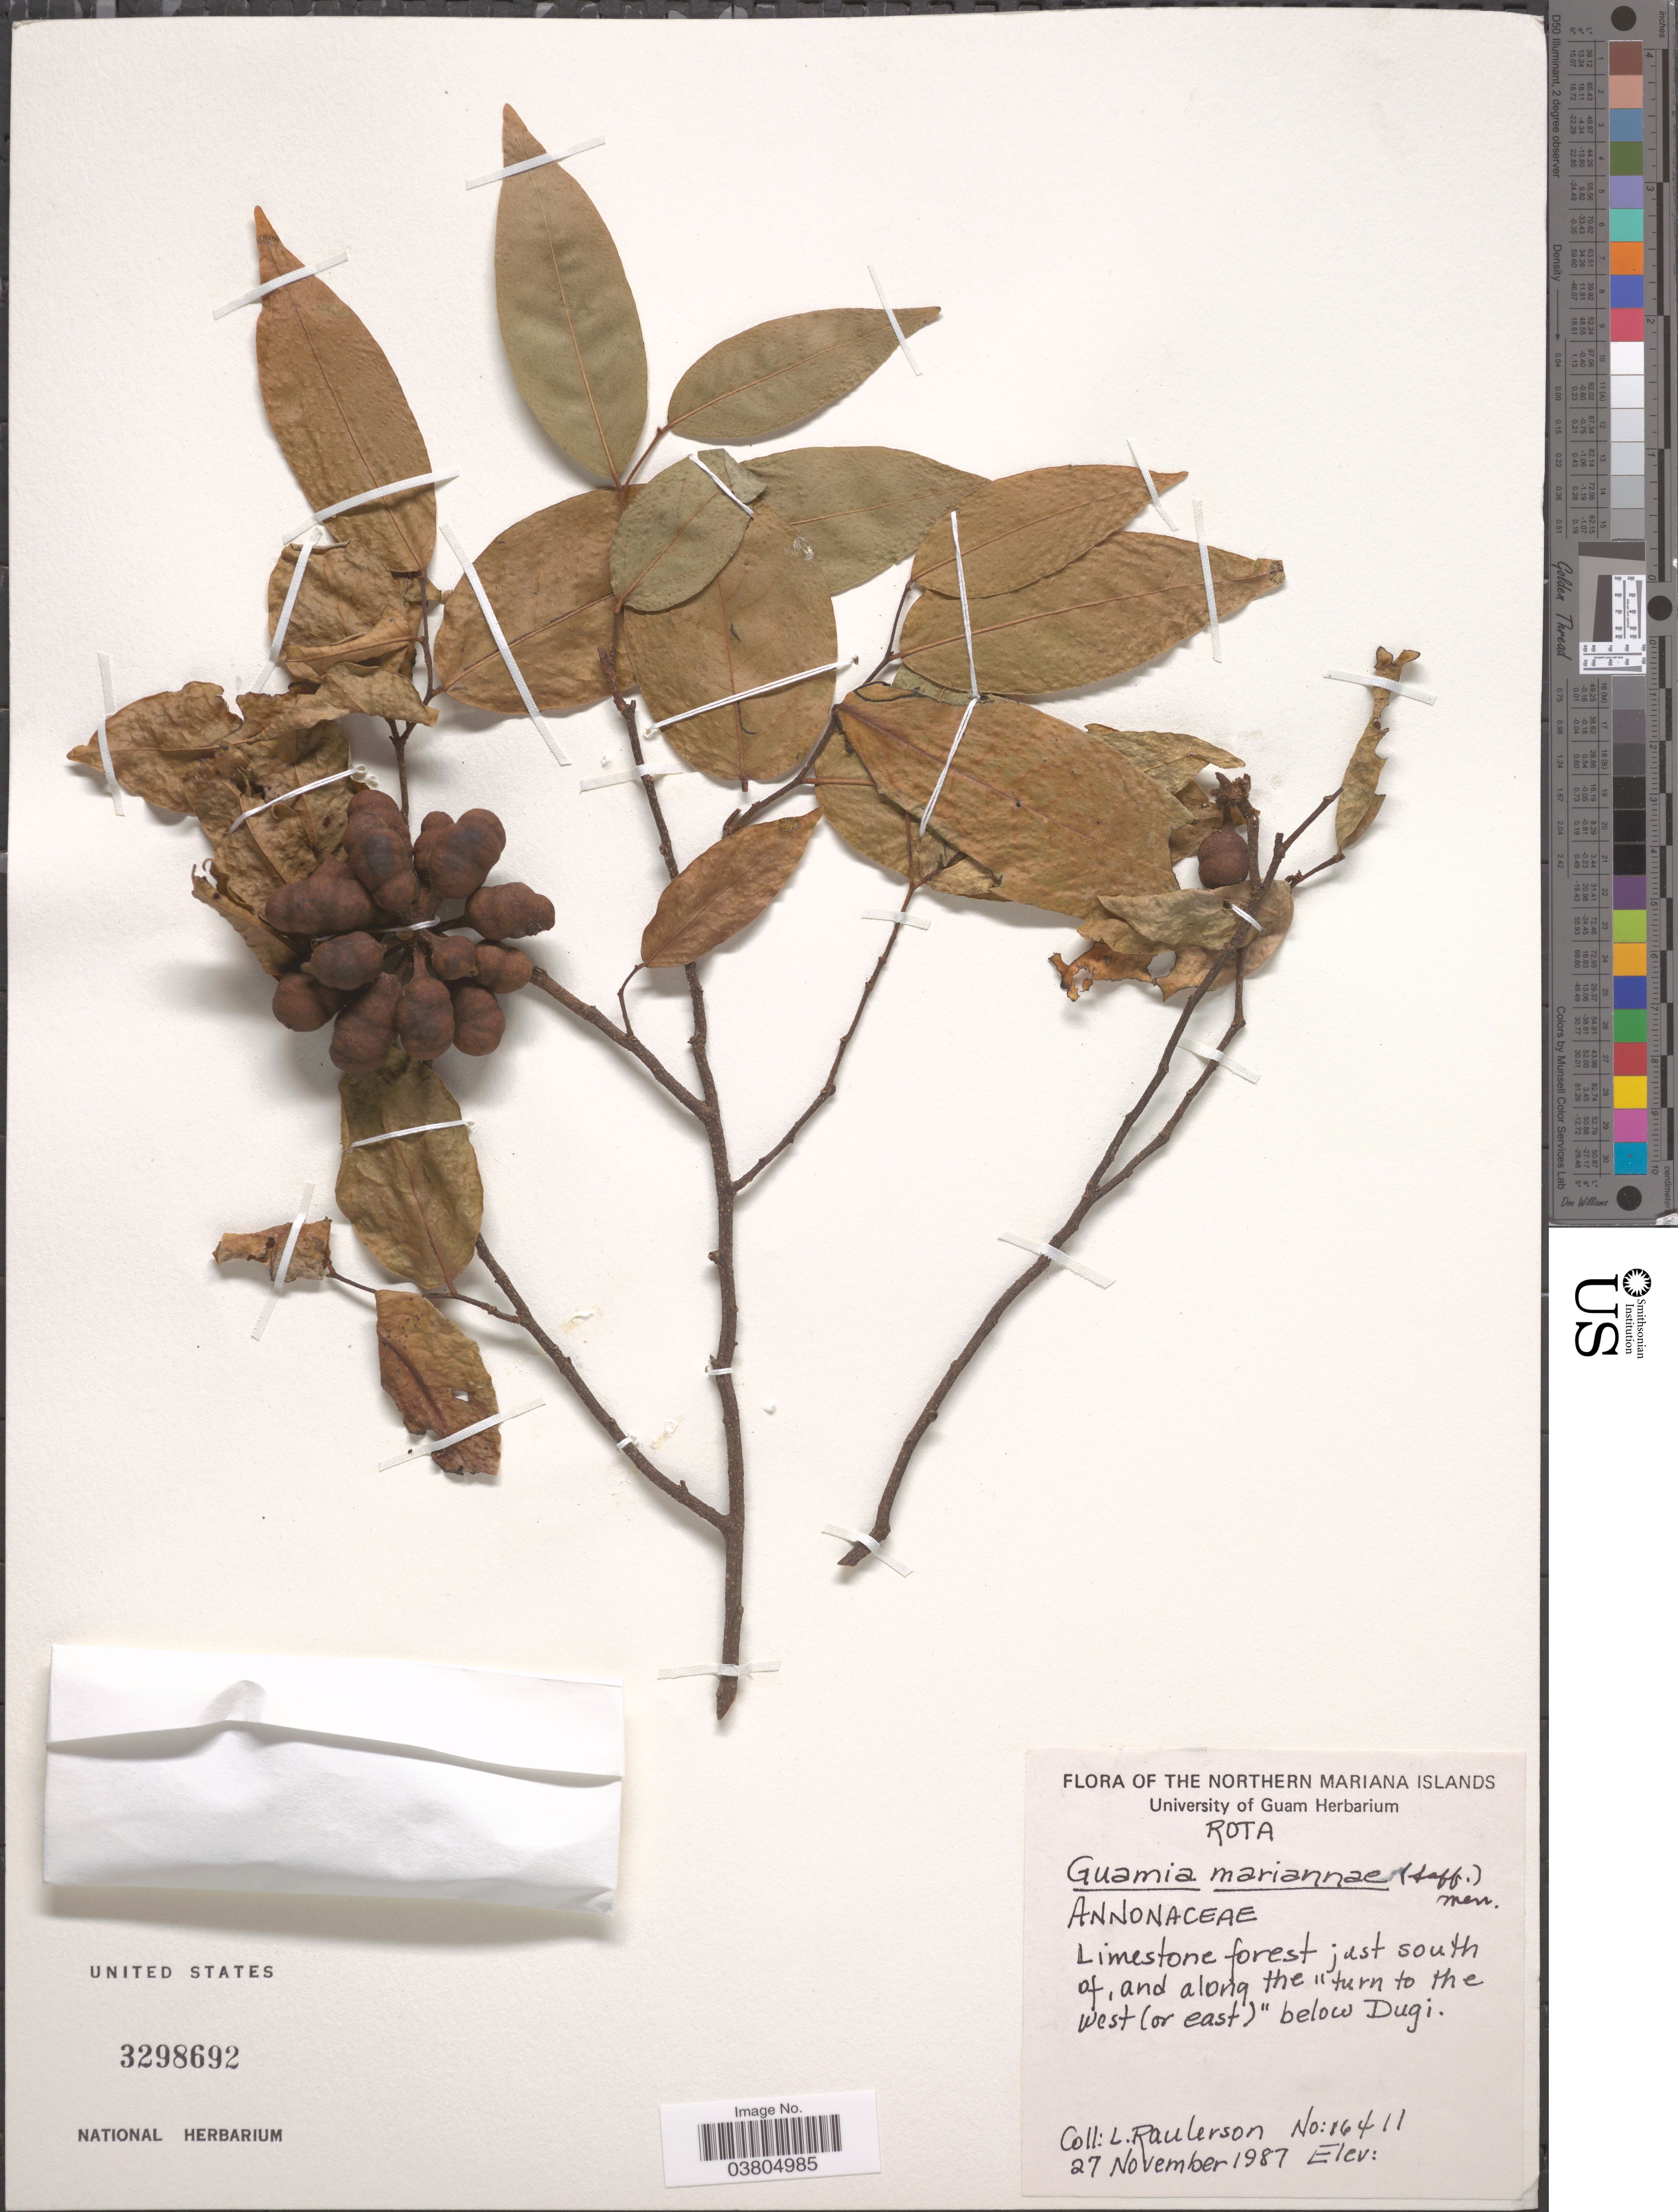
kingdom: Plantae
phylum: Tracheophyta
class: Magnoliopsida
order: Magnoliales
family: Annonaceae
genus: Meiogyne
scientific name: Meiogyne cylindrocarpa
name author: (Burck) Van Huesden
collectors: L. Raulerson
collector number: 16411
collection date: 1987-11-27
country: Northern Mariana Islands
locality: Northern Marian Islands. Rota. Limestone forest just south of, and along the "turn to the west (or east)"below Dugi.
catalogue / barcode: US 3298692